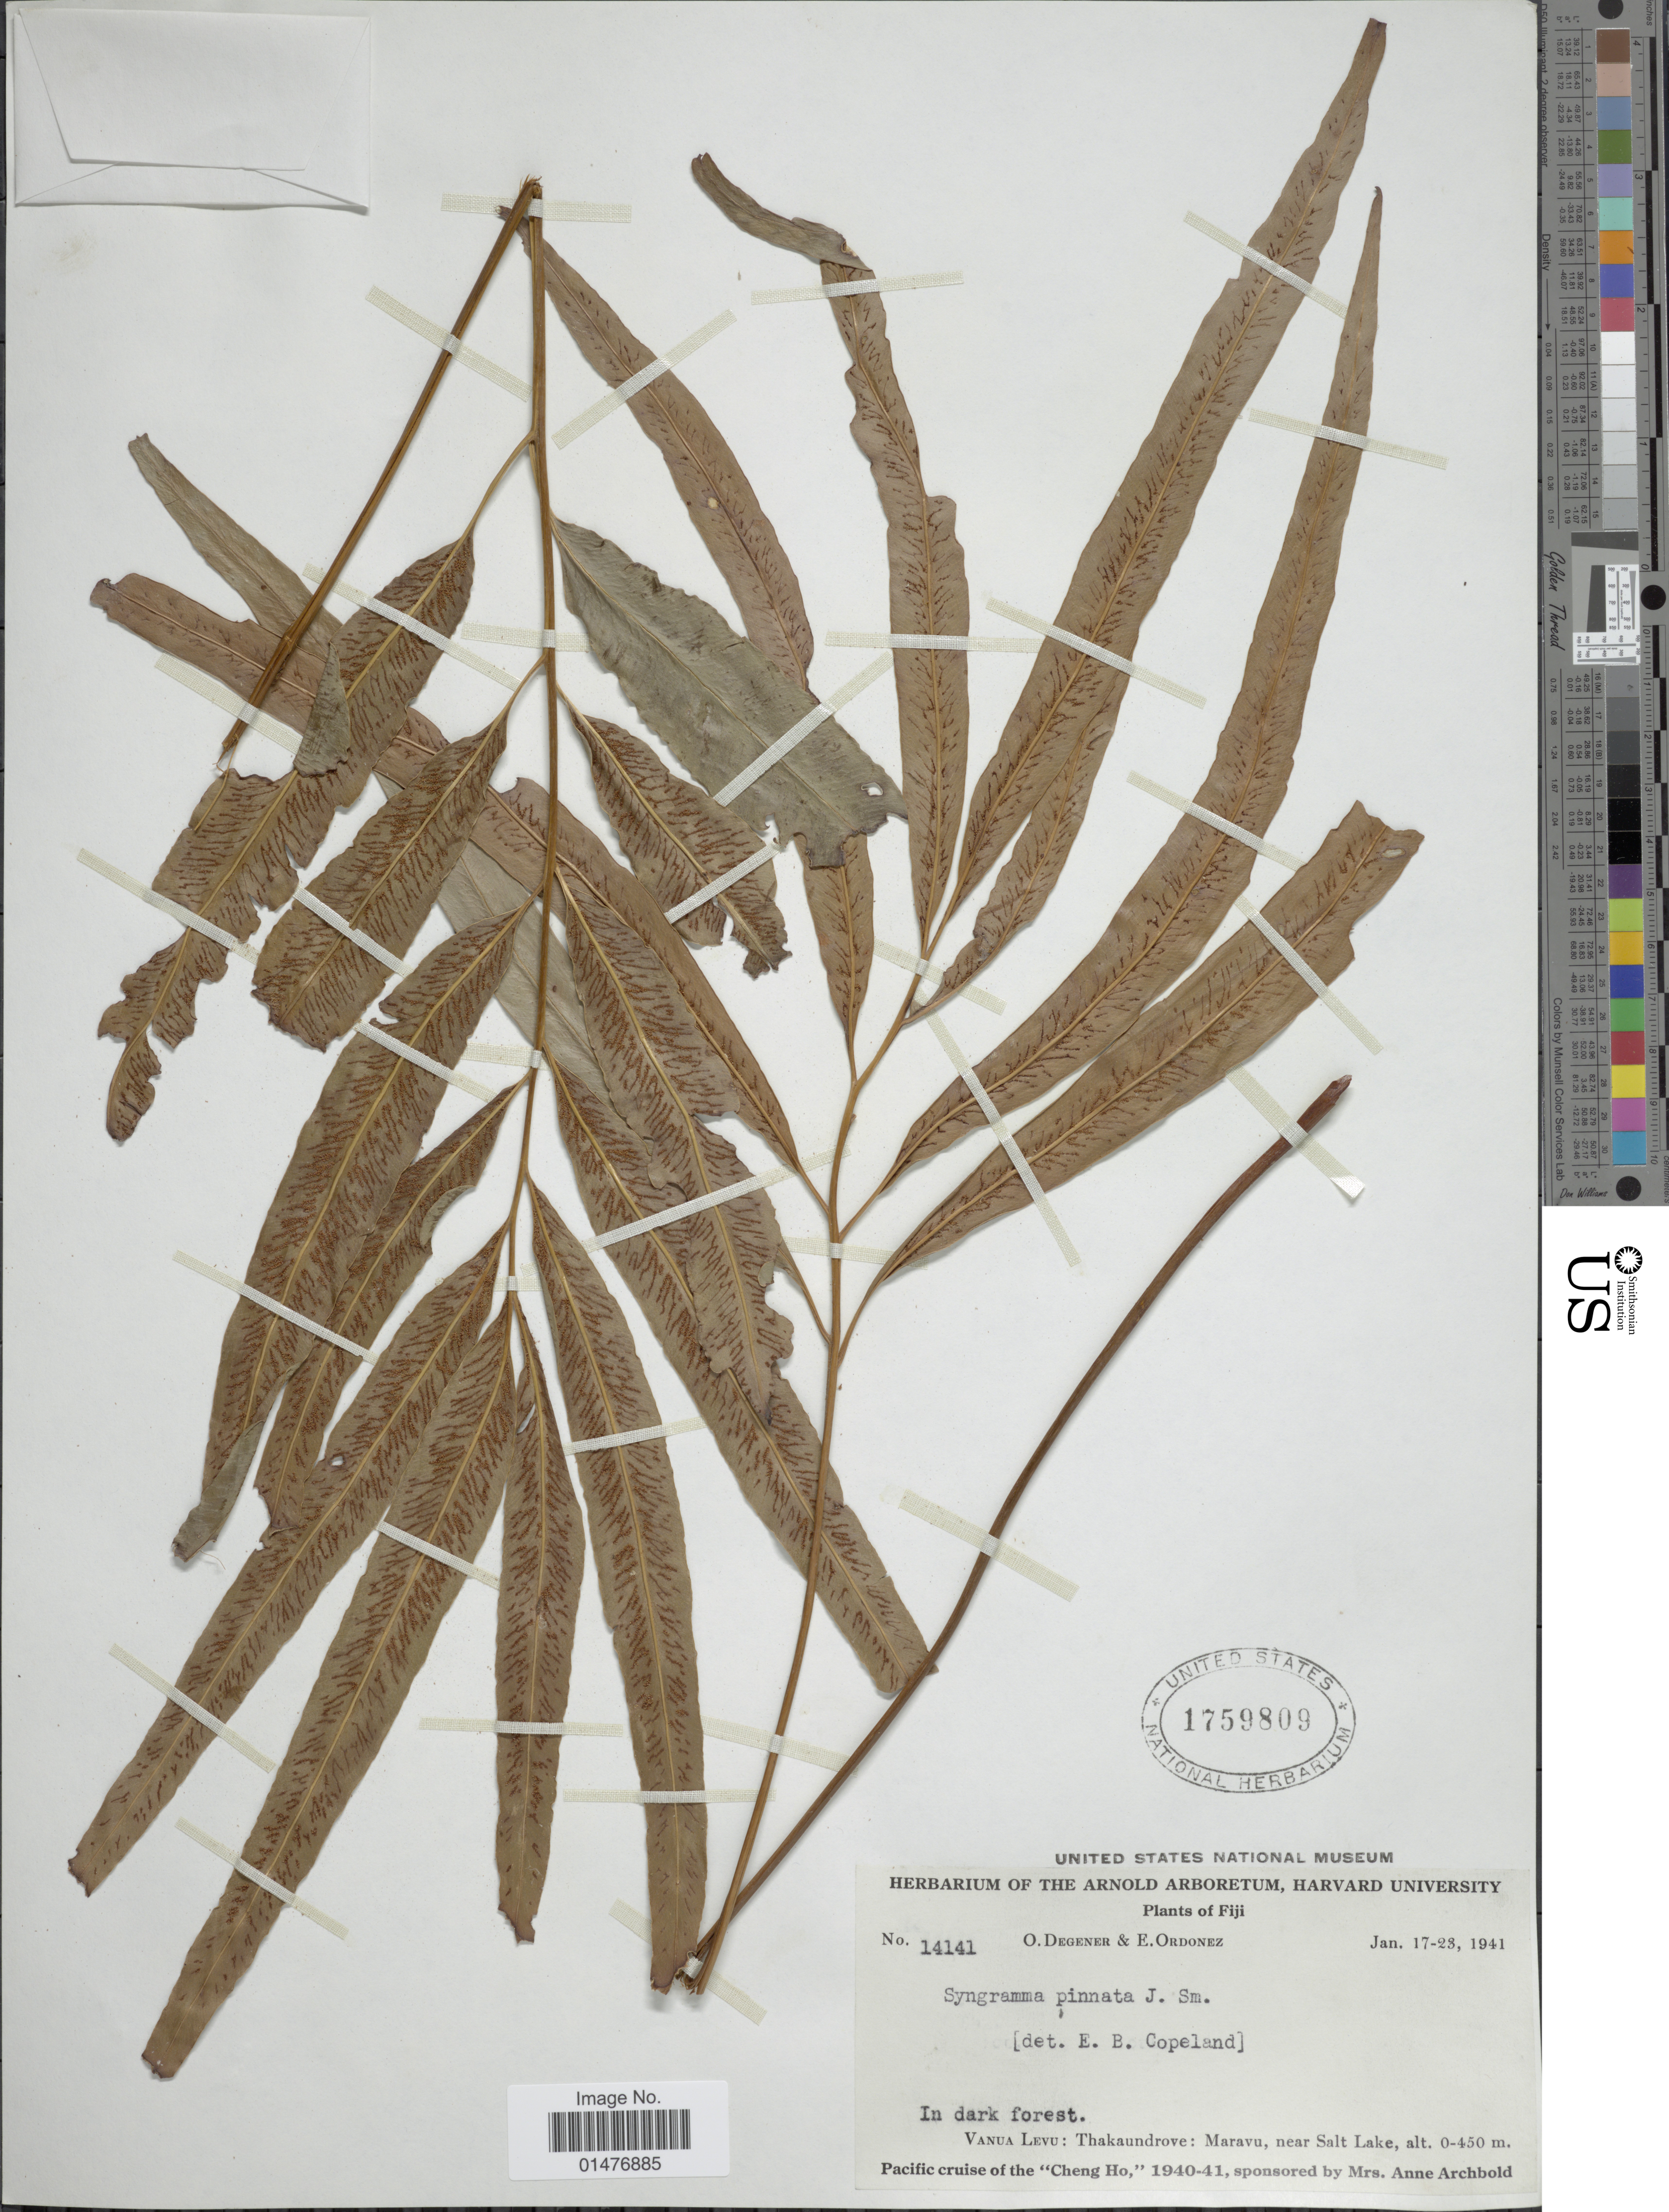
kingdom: Plantae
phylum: Tracheophyta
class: Polypodiopsida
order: Polypodiales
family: Pteridaceae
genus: Taenitis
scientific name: Taenitis pinnata var. pinnata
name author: (J. Sm.) Holttum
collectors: O. Degener & E. Ordonez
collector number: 14141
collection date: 1941-01-17/1941-01-28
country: Fiji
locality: Vanua Levu: Thakaundrove: Maravu, near Salt Lake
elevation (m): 0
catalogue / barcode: US 1759809